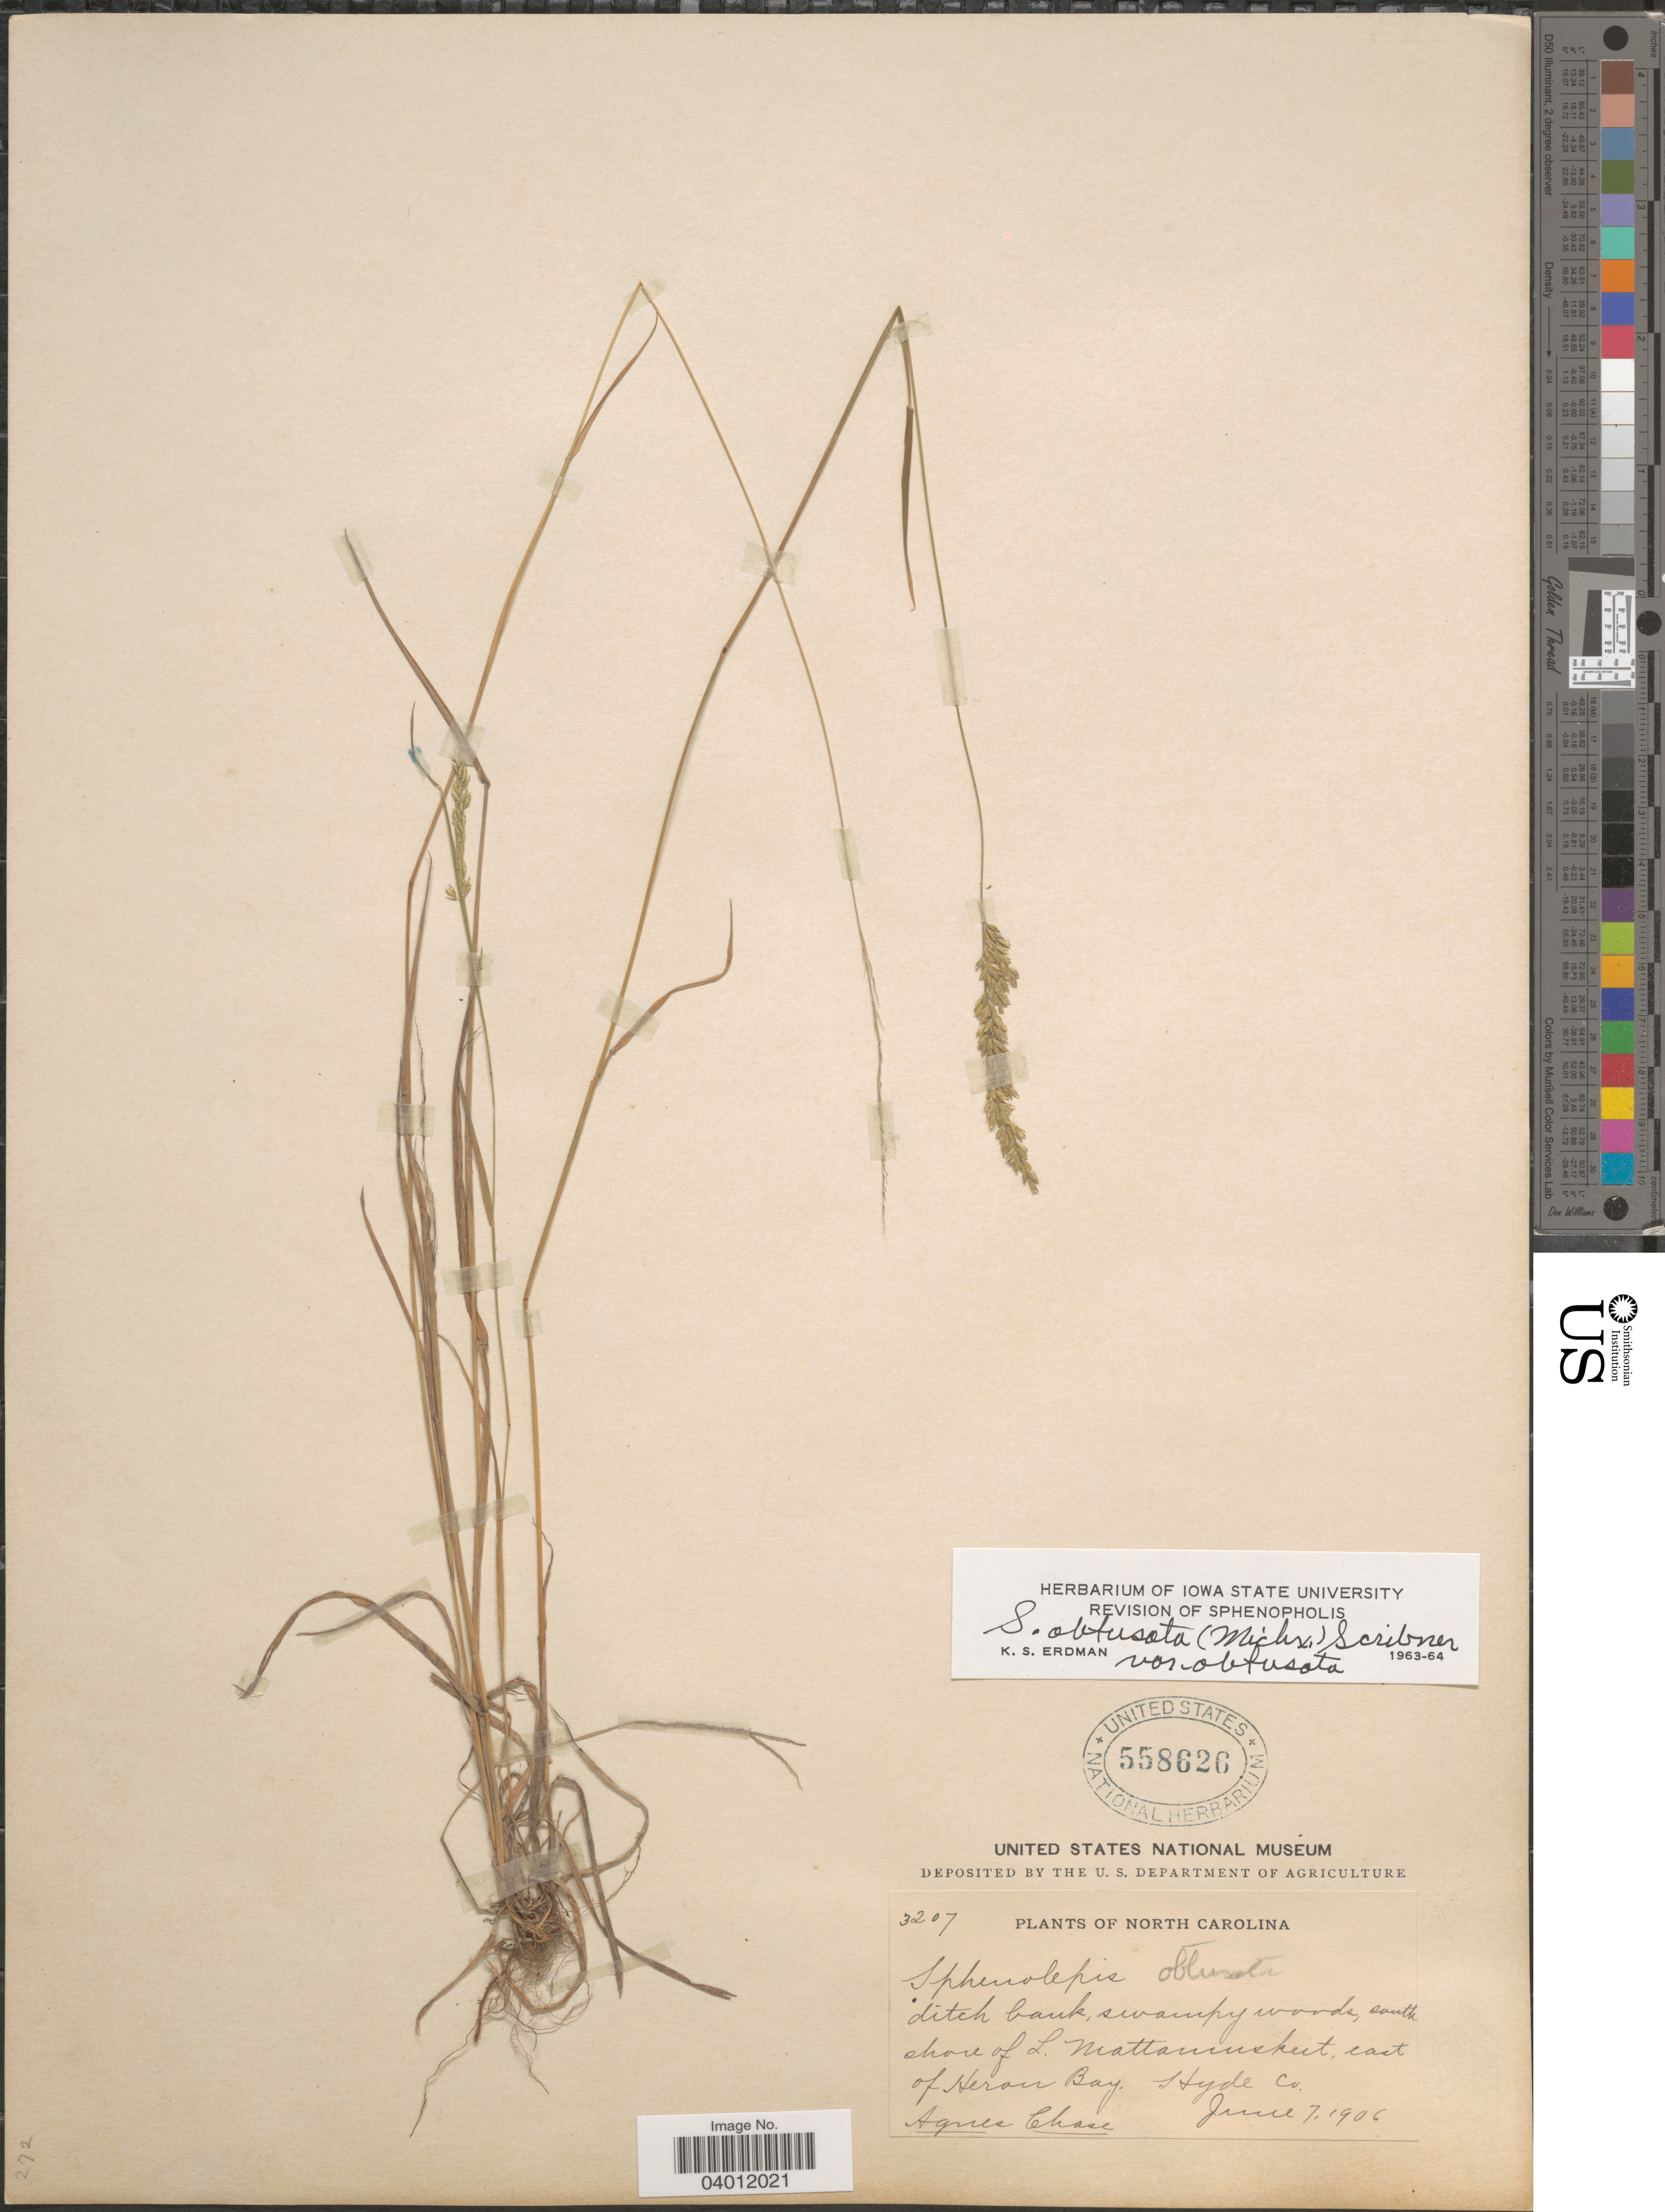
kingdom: Plantae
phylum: Tracheophyta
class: Liliopsida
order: Poales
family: Poaceae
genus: Sphenopholis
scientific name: Sphenopholis obtusata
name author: (Michx.) Scribn.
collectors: A. Chase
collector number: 3207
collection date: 1906-06-07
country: United States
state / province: North Carolina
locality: South shore of L. Mattamuskeet, east of Heron Bay. Hyde Co.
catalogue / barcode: US 558626